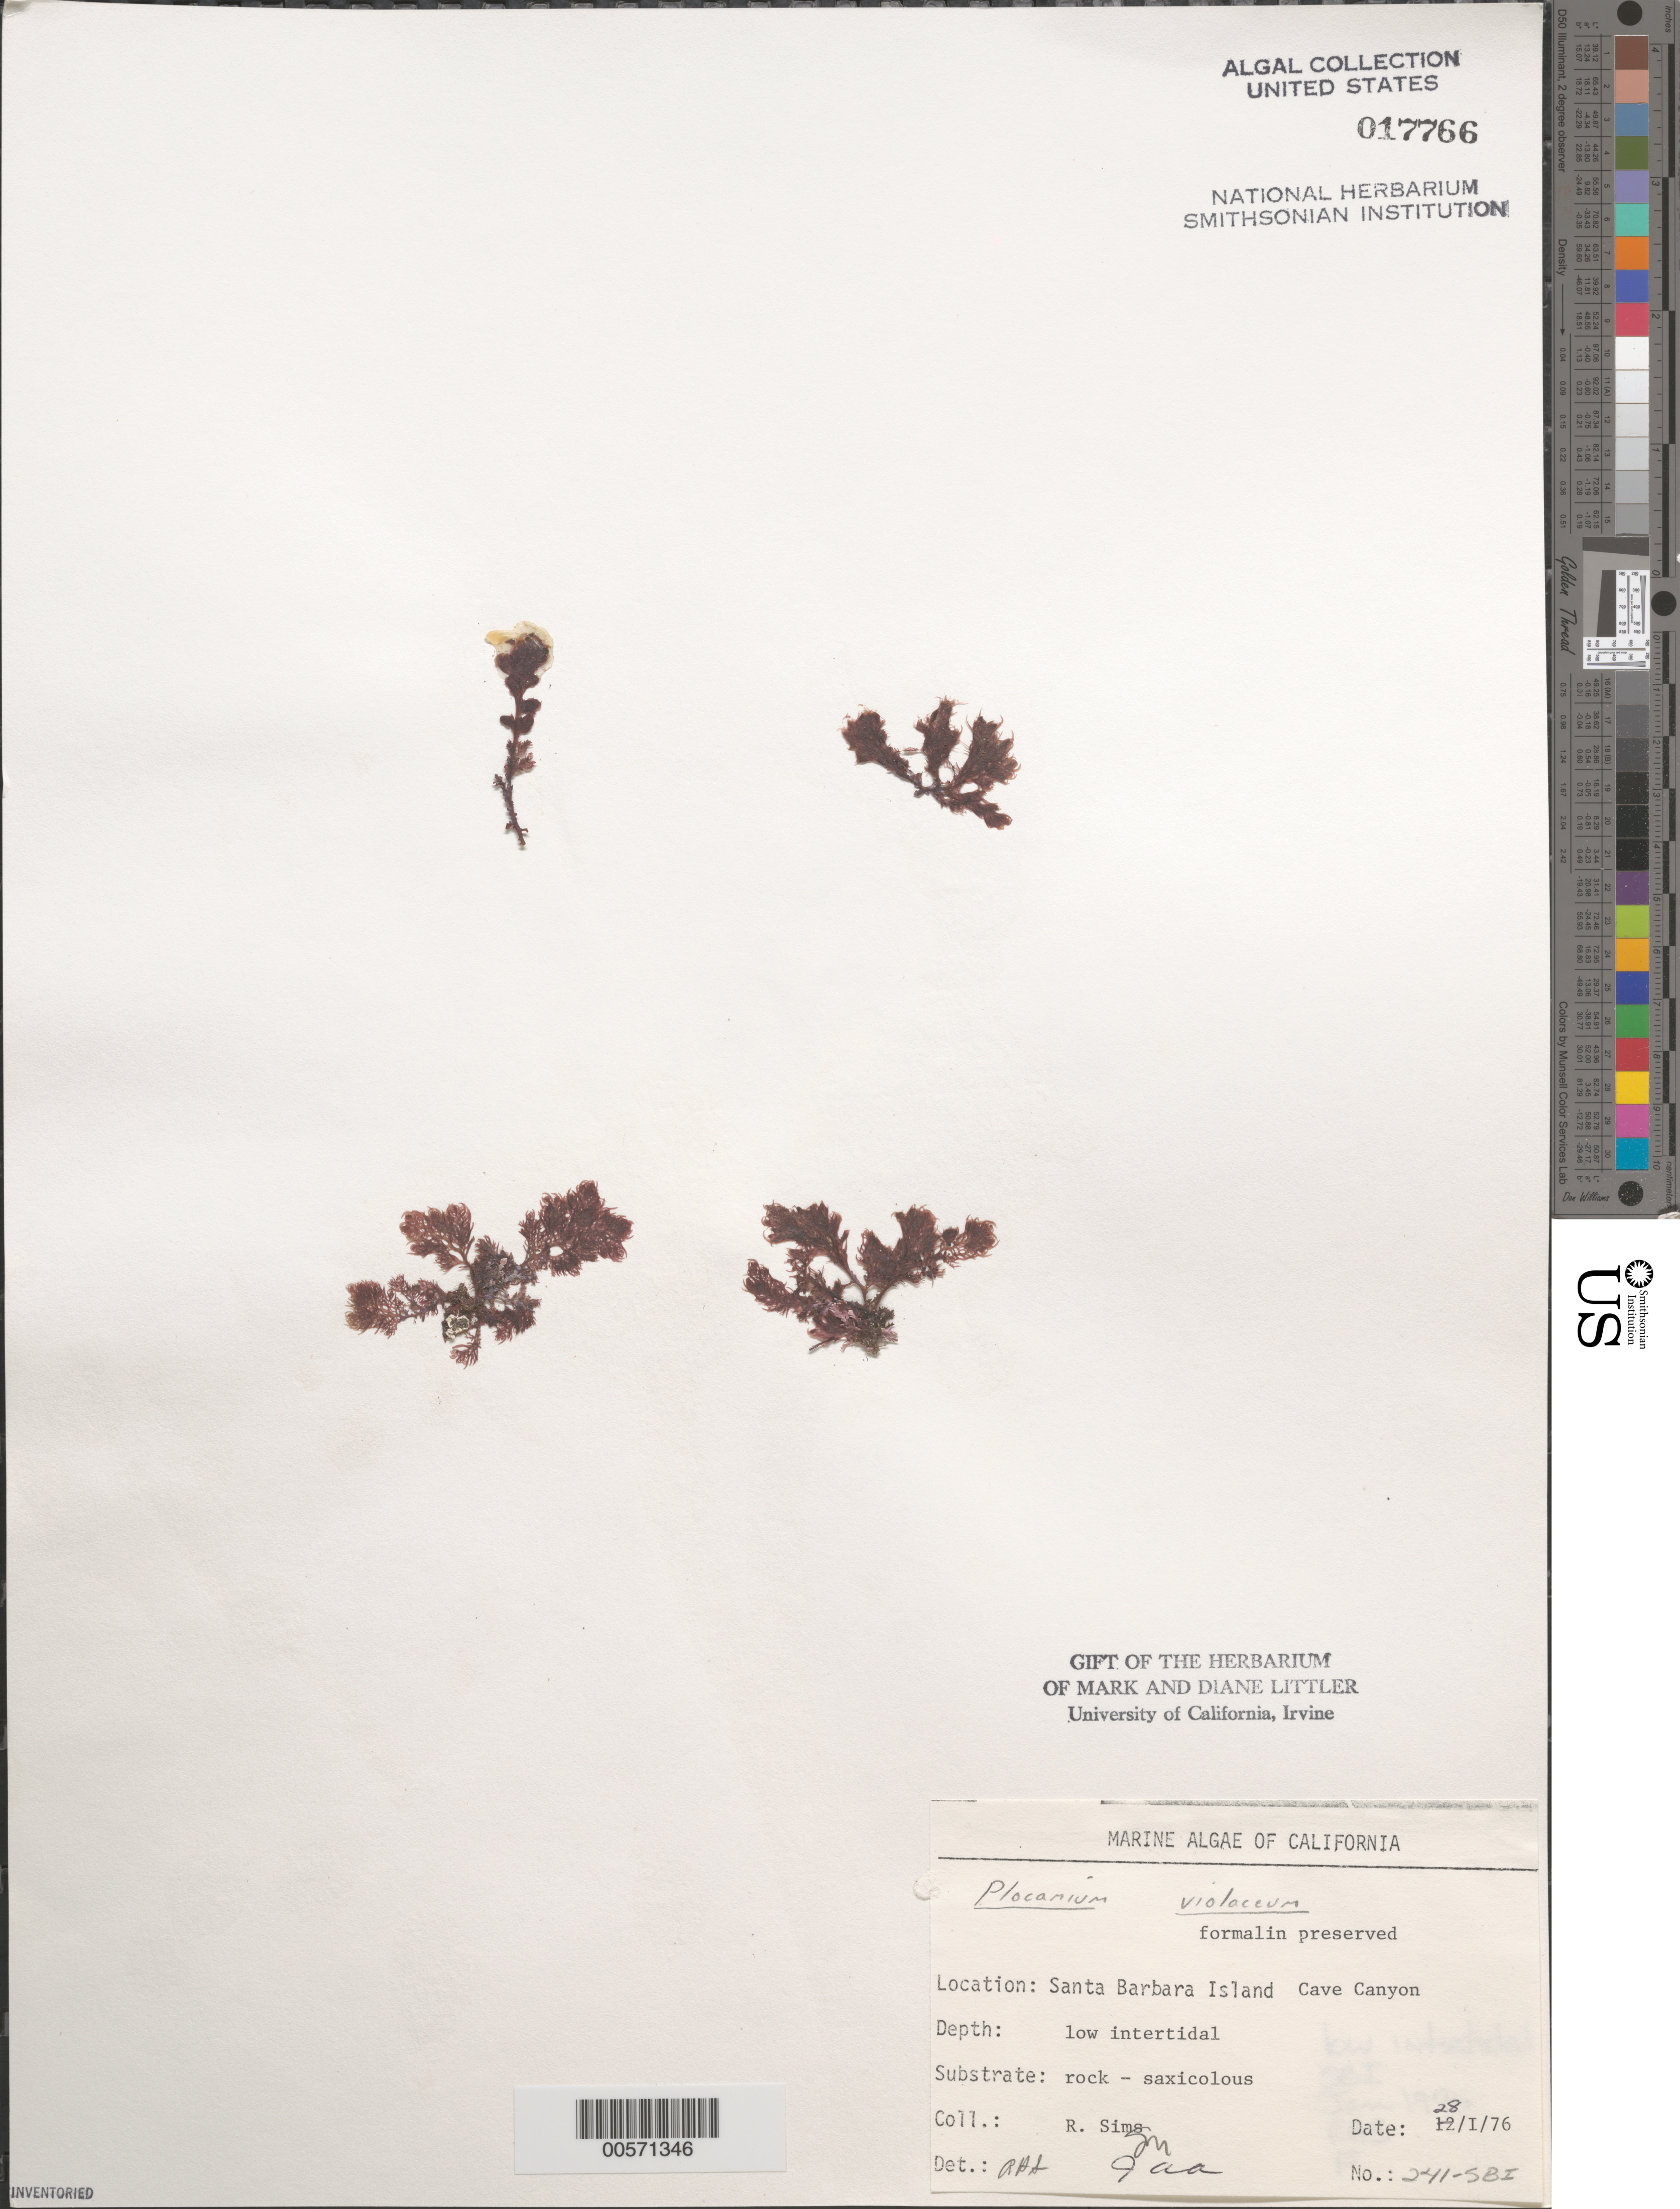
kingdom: Plantae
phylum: Rhodophyta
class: Florideophyceae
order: Plocamiales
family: Plocamiaceae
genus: Plocamium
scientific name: Plocamium violaceum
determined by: Sims, Robert H.; Murray, S. N.; Abbott, Isabella A.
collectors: R. H. Sims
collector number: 241-SBI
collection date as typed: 28 Jan 1976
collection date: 1976-01-28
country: United States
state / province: California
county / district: Santa Barbara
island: Santa Barbara Island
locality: Cave Canyon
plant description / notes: BLM-SOCALBIGHT Rocky Intertidal Survey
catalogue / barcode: US 17766